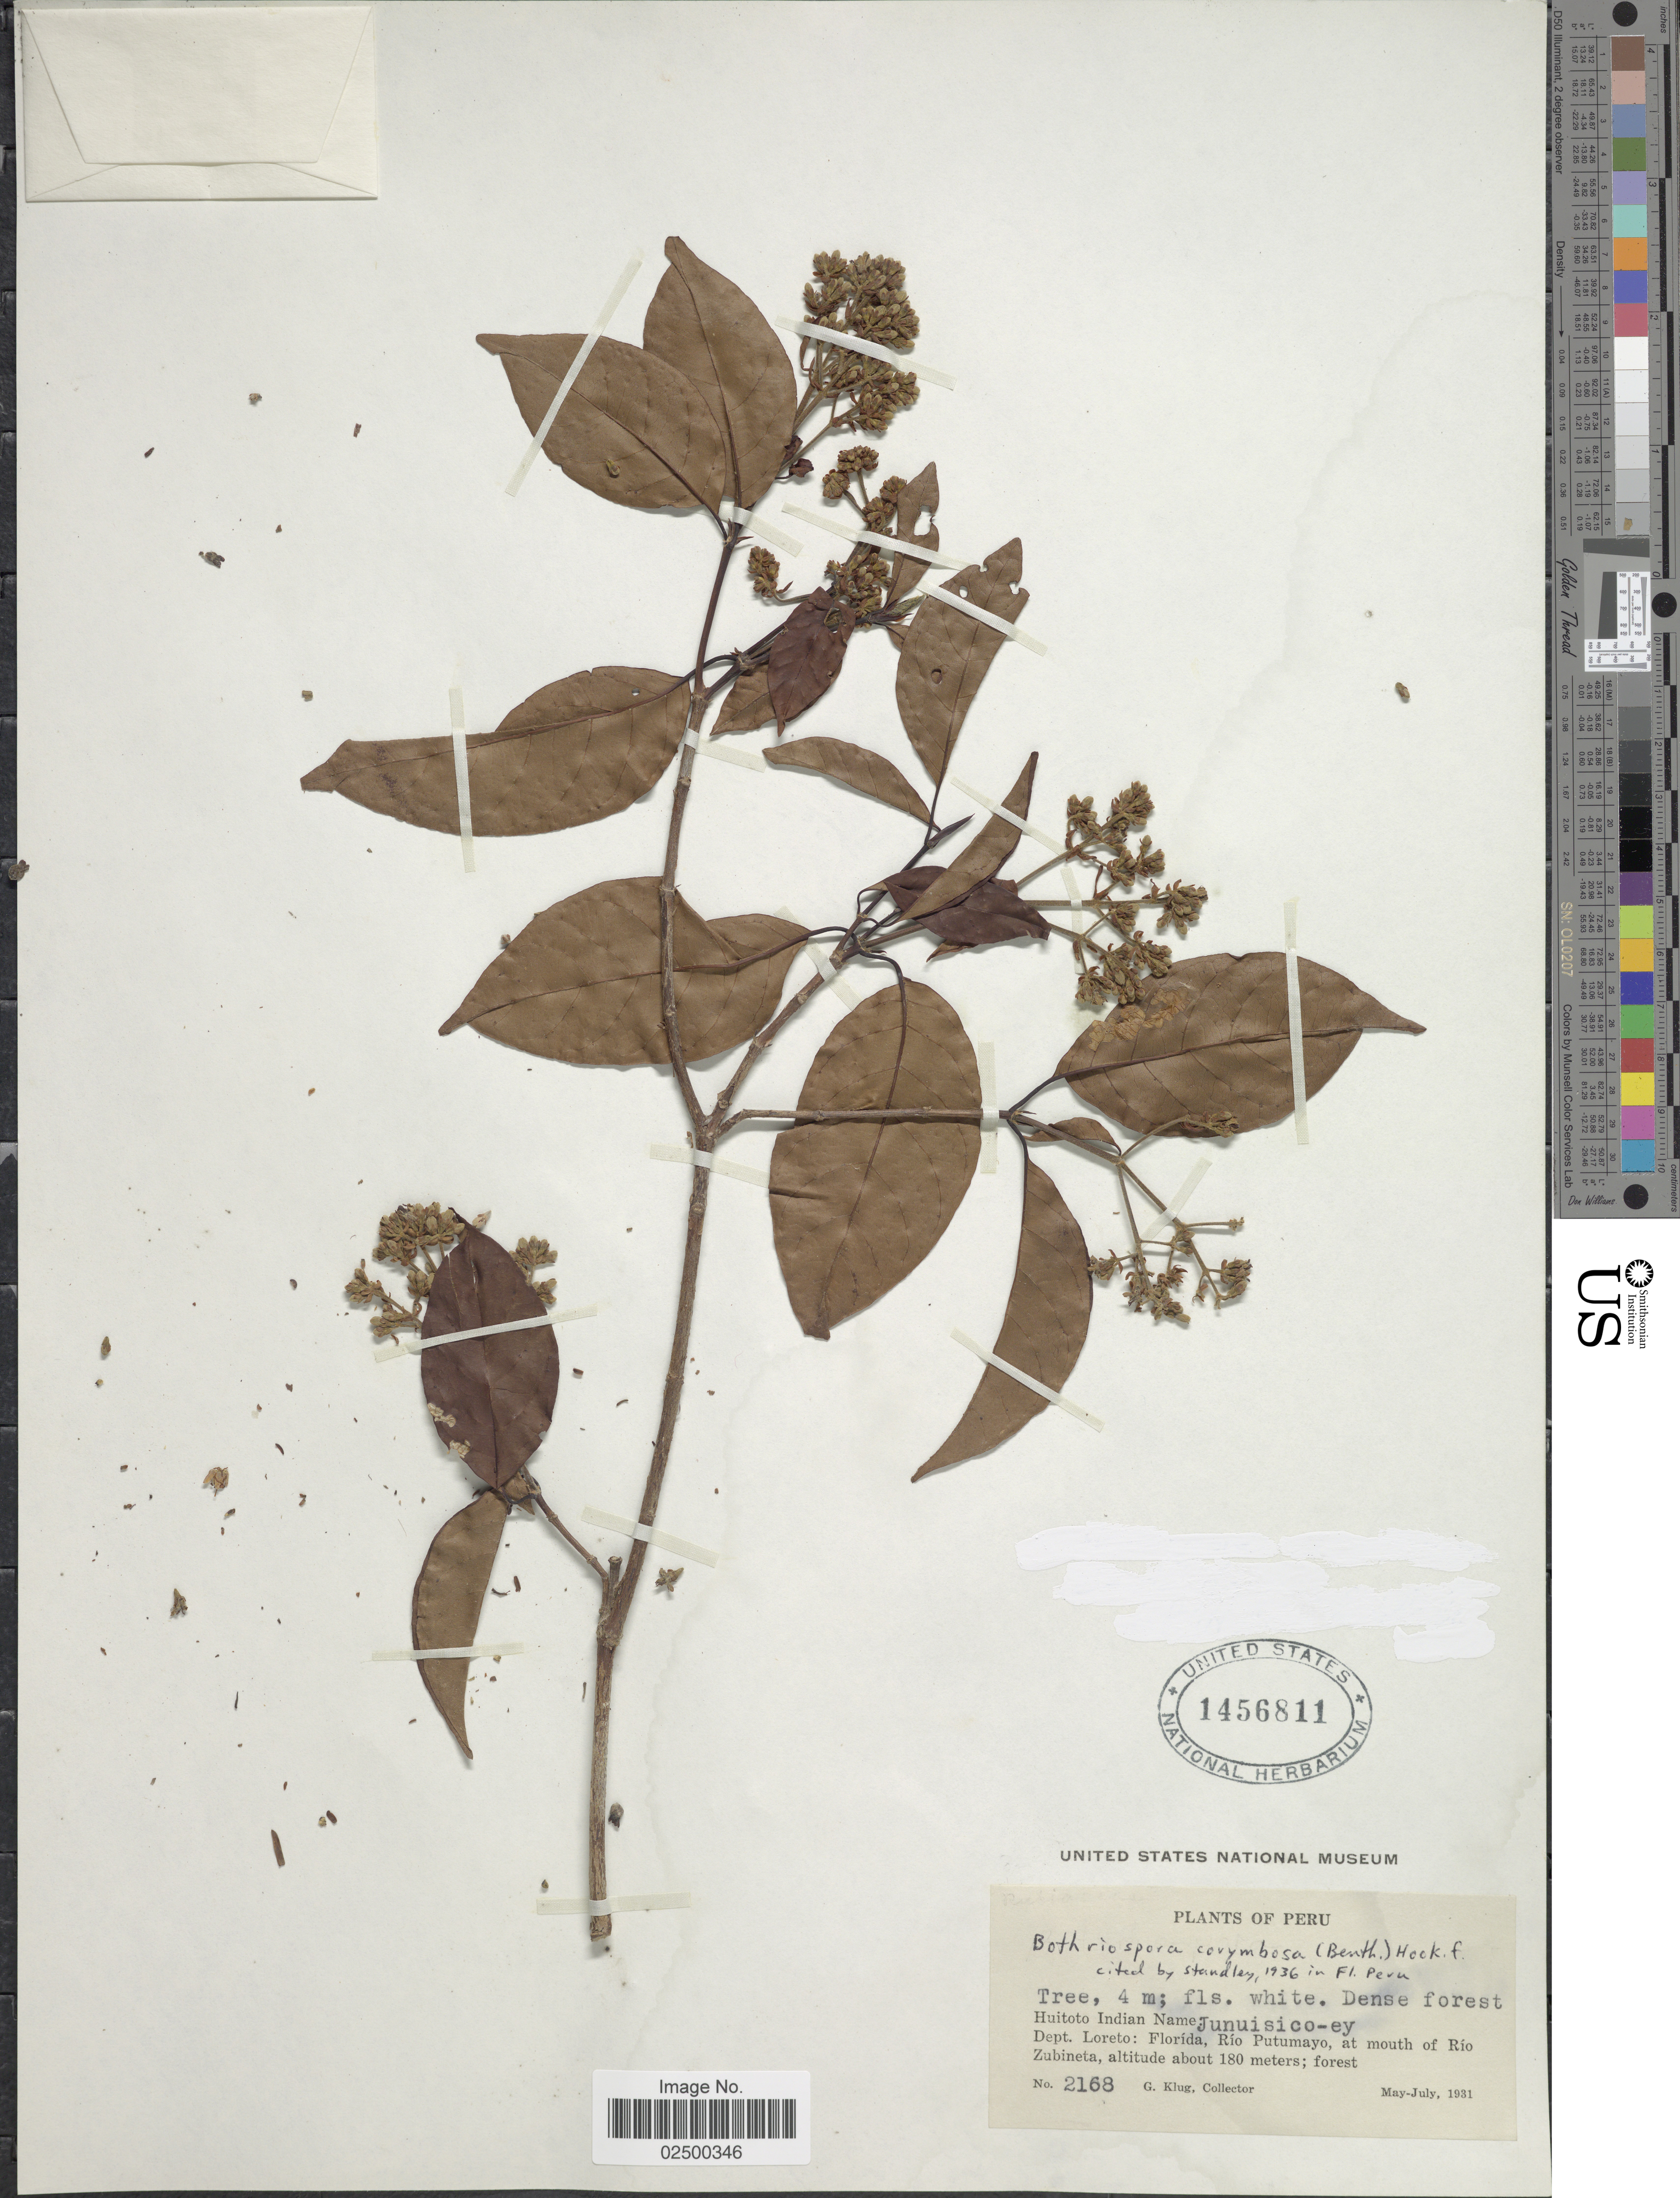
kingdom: Plantae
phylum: Tracheophyta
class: Magnoliopsida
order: Gentianales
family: Rubiaceae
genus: Bothriospora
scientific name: Bothriospora corymbosa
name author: (Benth.) Hook. f.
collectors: G. Klug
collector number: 2168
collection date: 1931-05/1931-07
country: Peru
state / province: Loreto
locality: Florida, Rio Putumayo, at mouth of Rio Zubineta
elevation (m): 180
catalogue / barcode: US 1456811